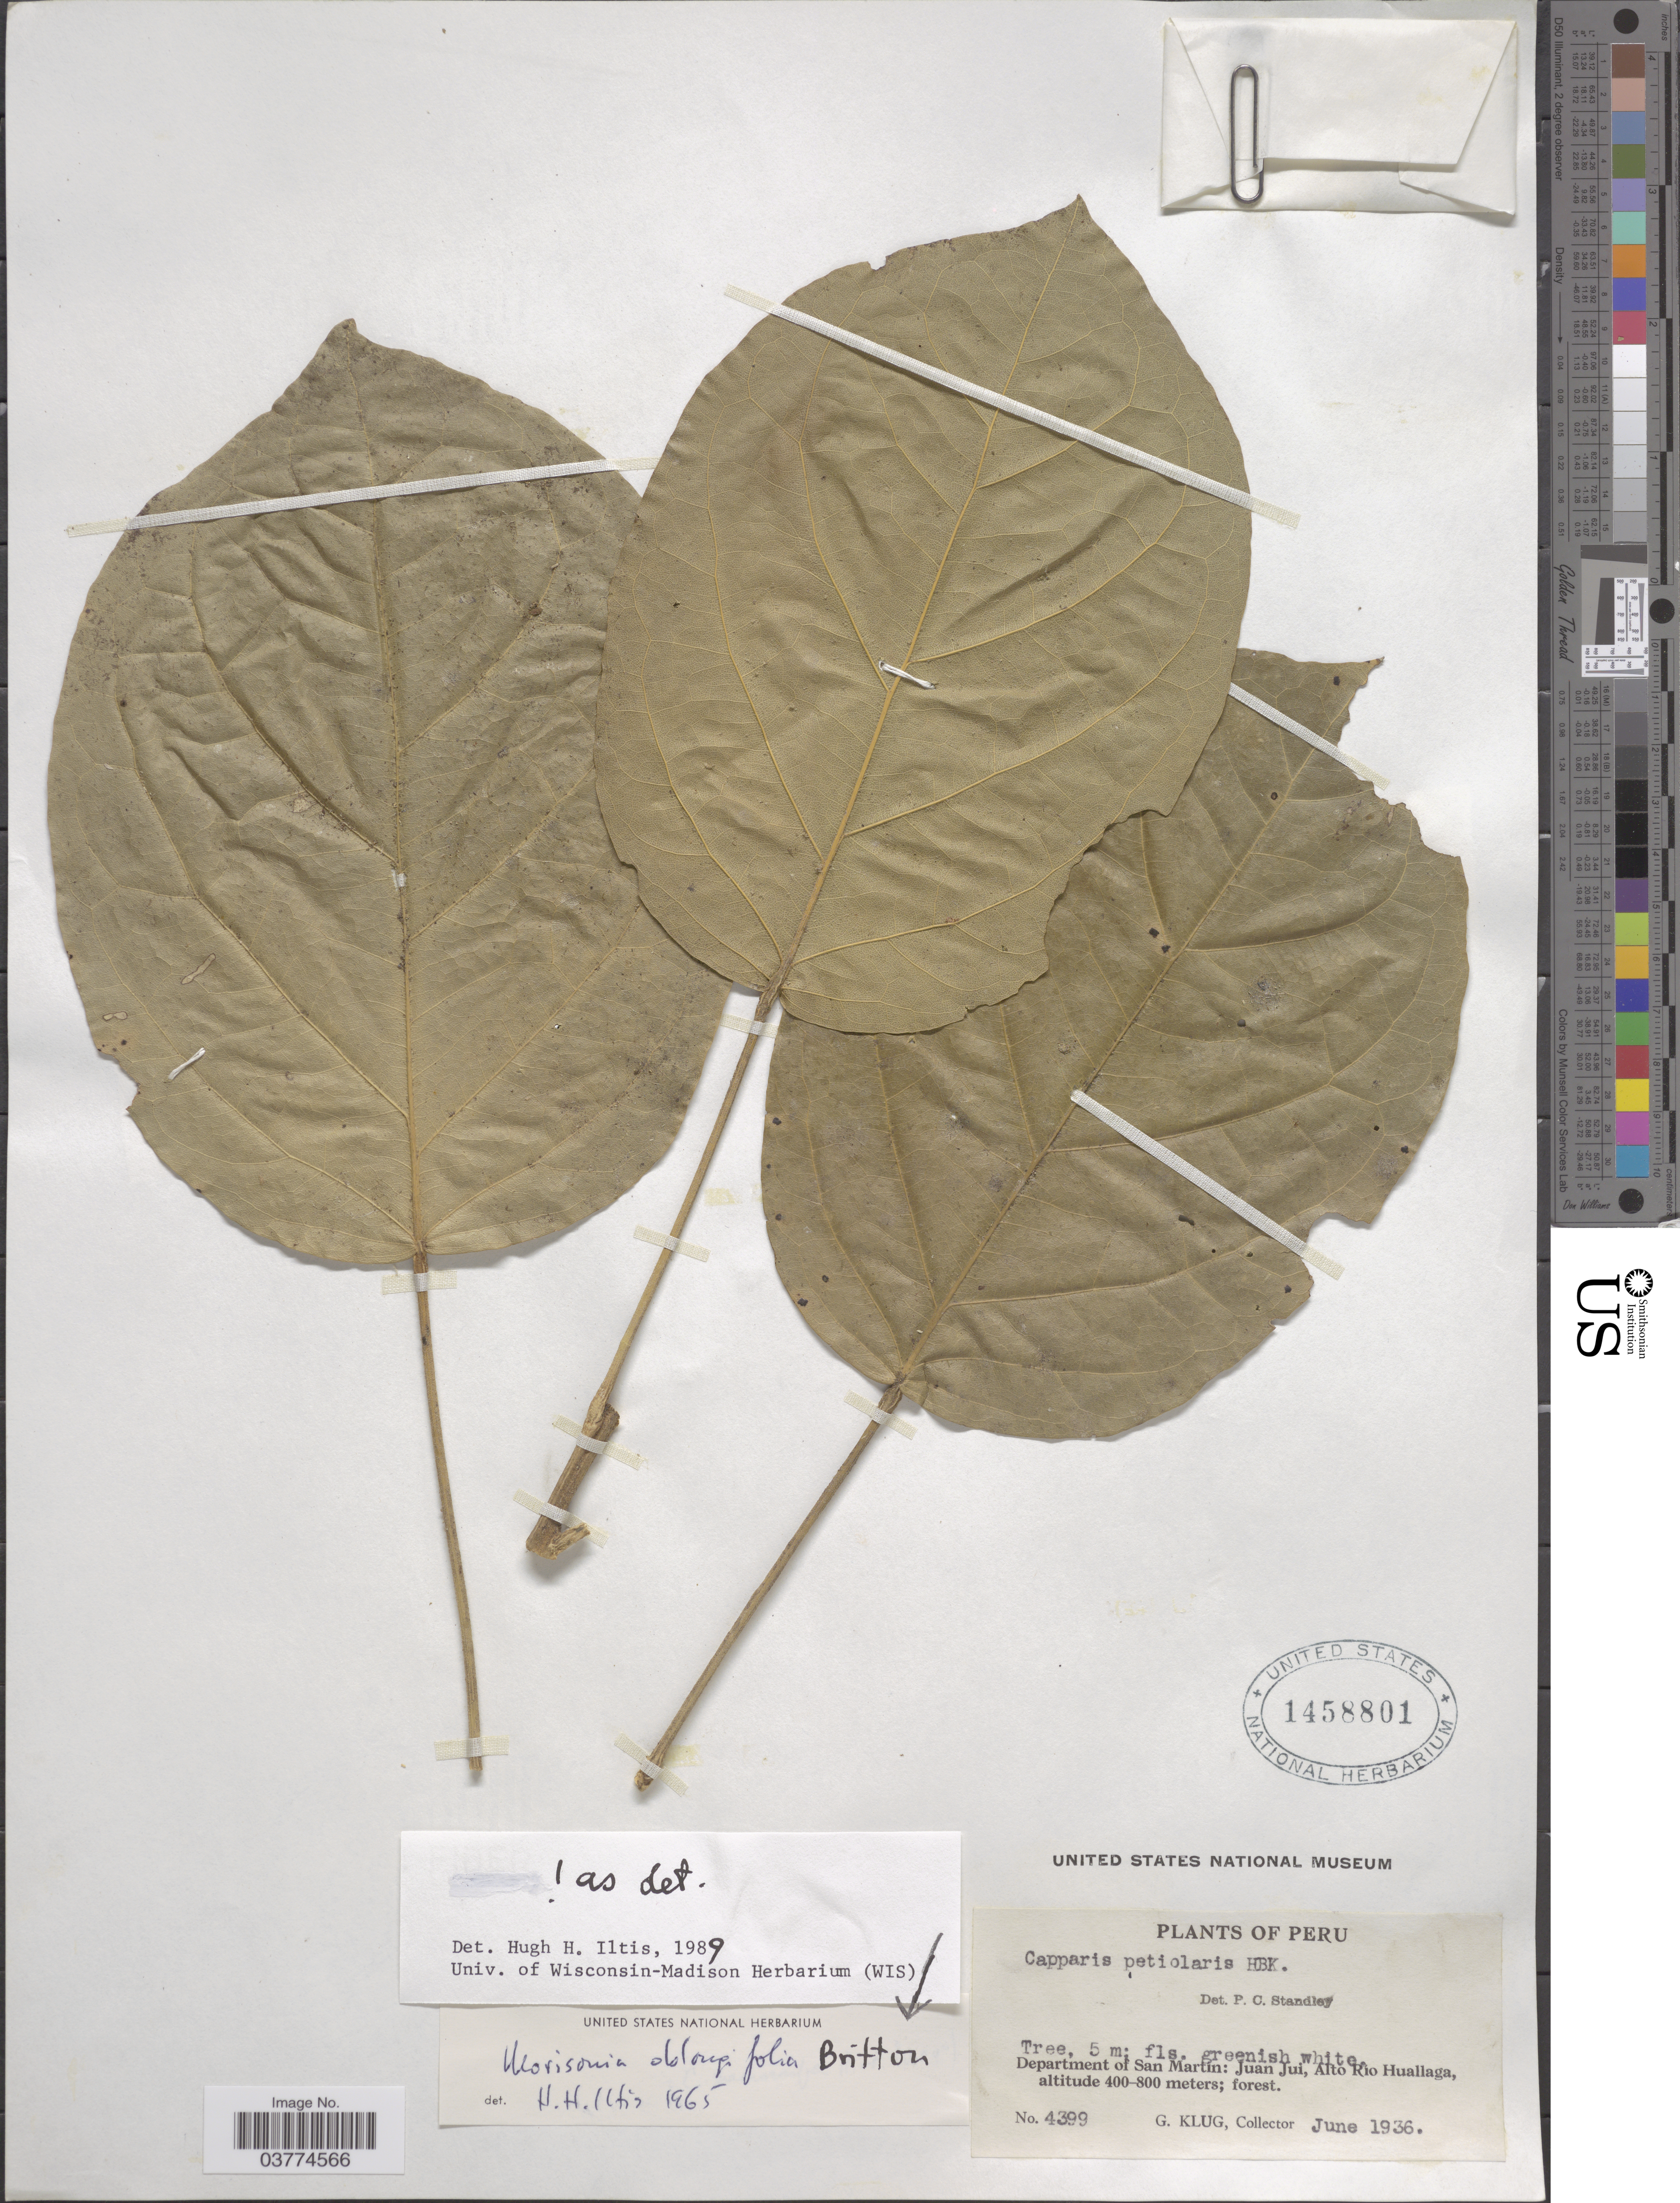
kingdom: Plantae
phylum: Tracheophyta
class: Magnoliopsida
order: Brassicales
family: Capparaceae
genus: Morisonia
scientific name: Morisonia oblongifolia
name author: Britton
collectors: G. Klug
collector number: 4399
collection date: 1936-06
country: Peru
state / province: San Martín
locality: Department of San Martin: Juan Jui, Alto Río Huallaga.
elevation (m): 400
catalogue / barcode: US 1458801